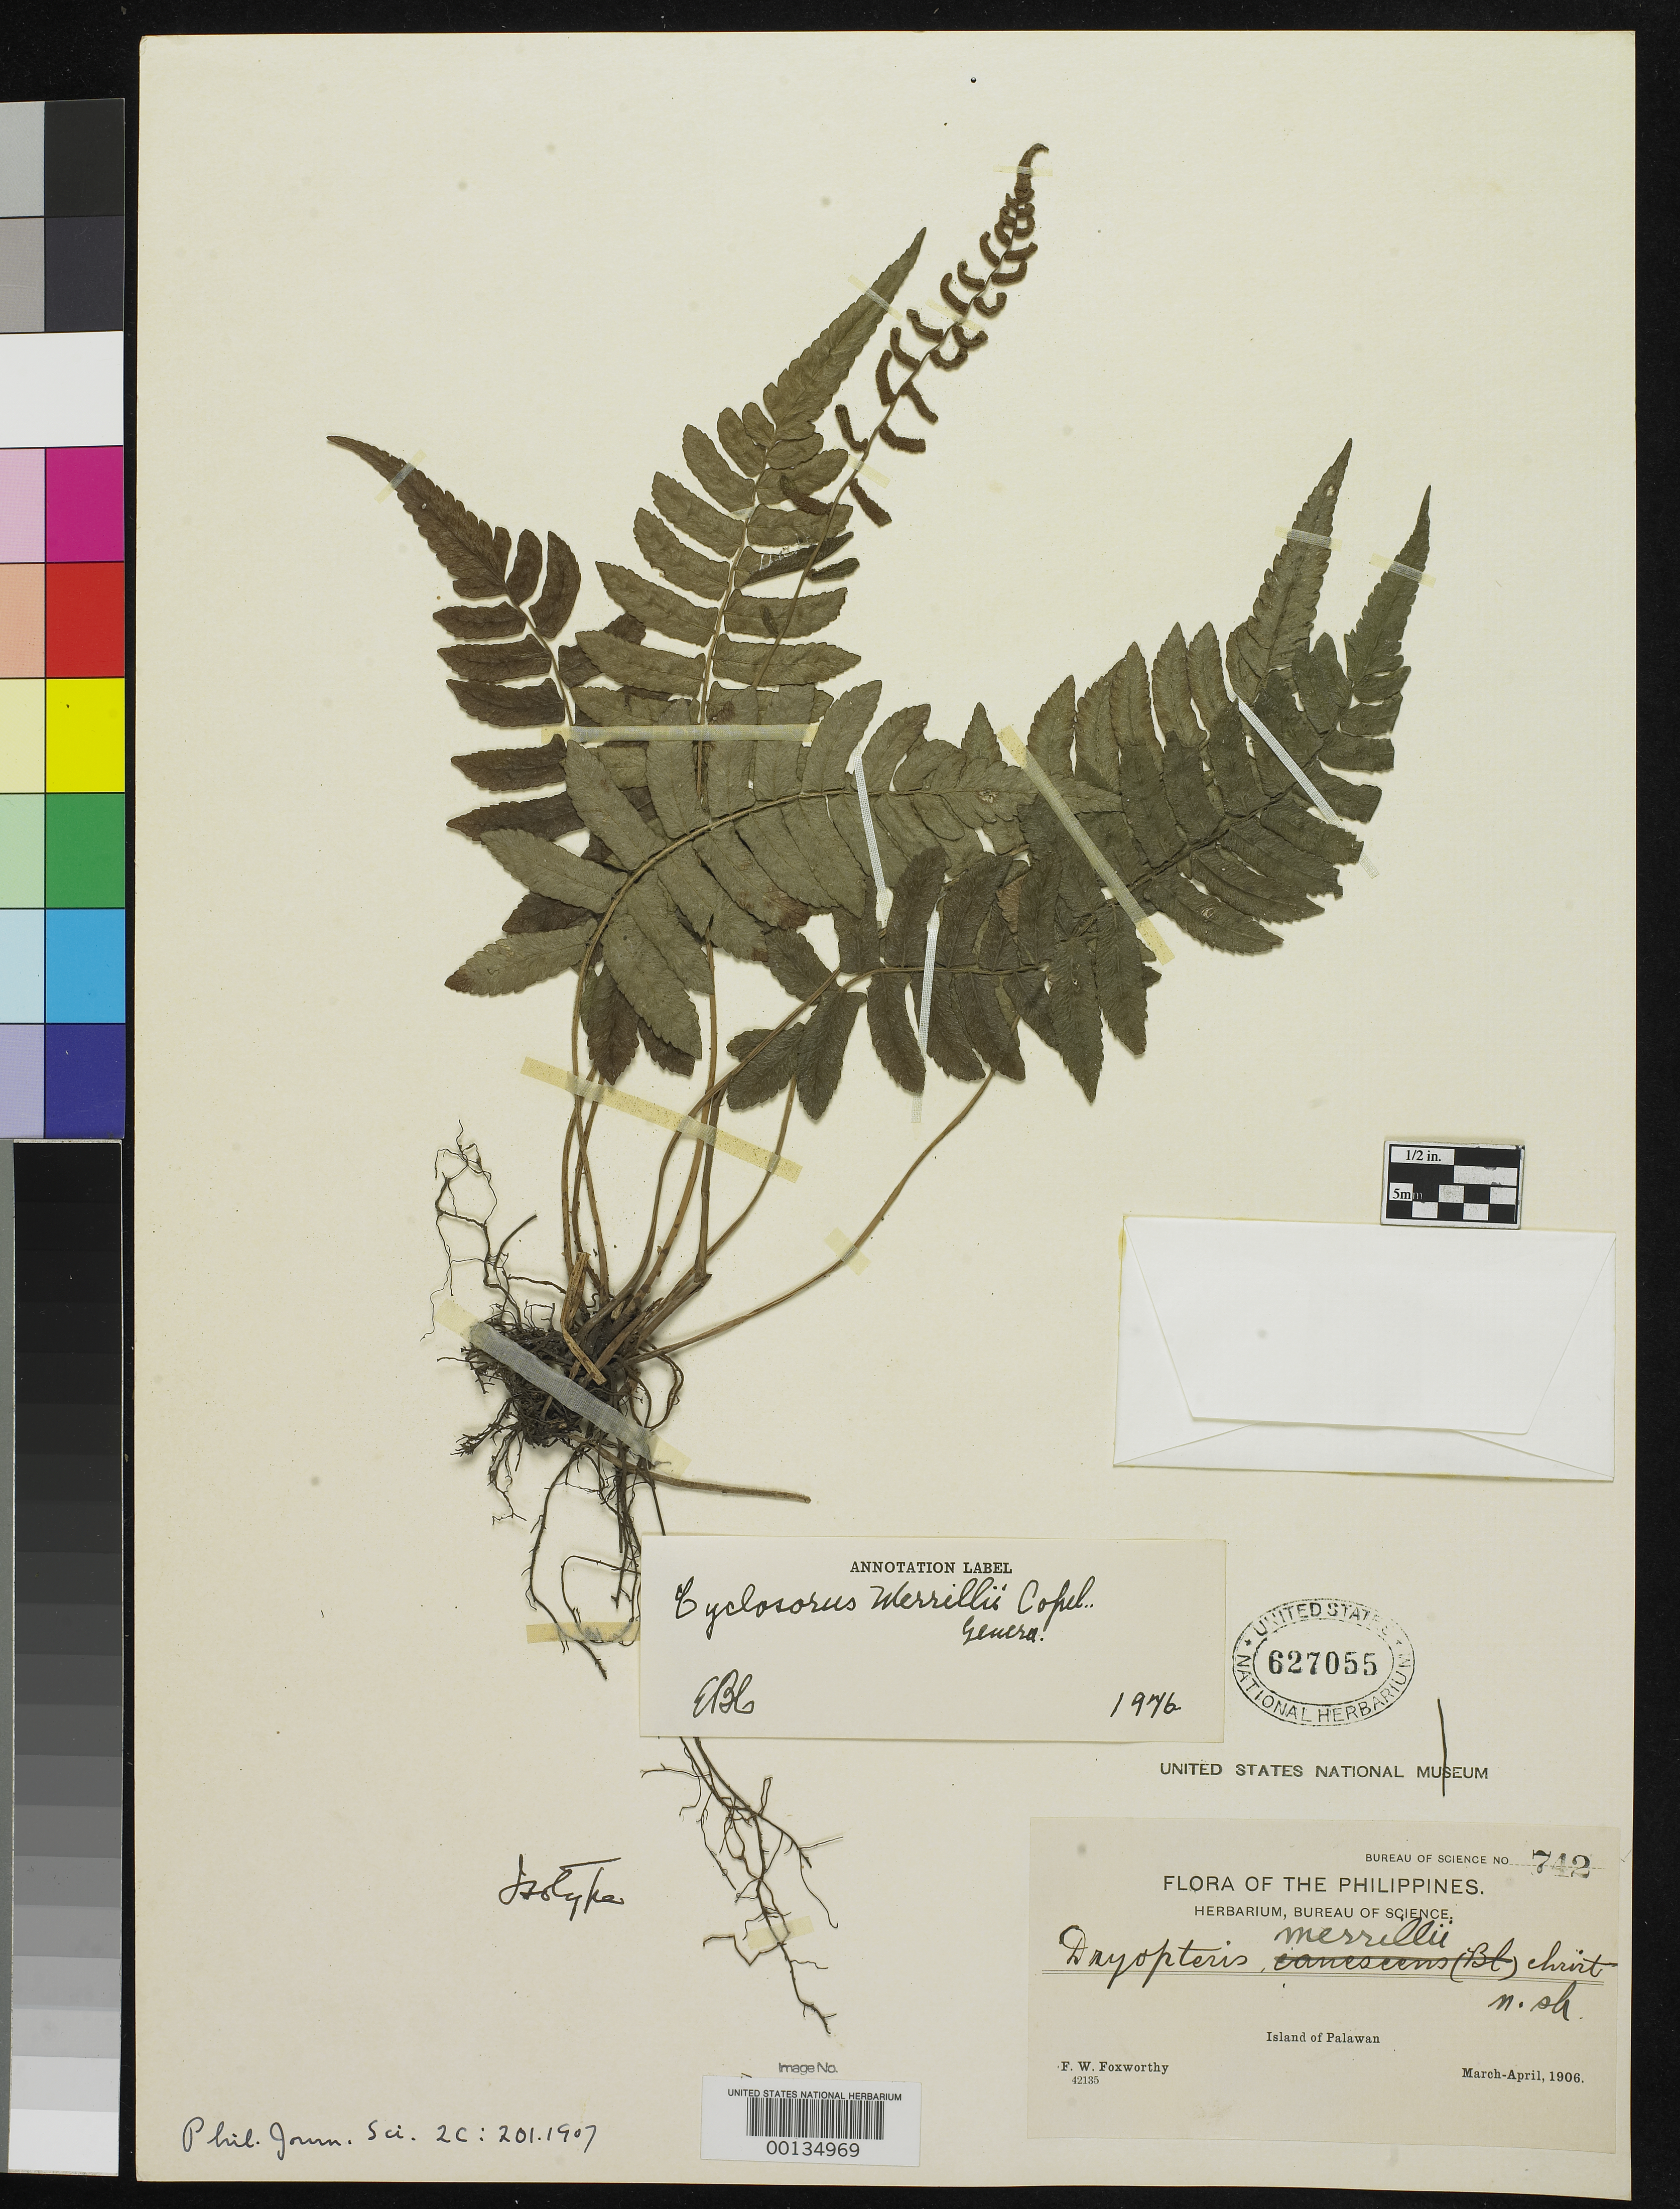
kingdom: Plantae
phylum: Tracheophyta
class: Polypodiopsida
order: Polypodiales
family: Dryopteridaceae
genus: Dryopteris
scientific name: Dryopteris merrillii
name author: Christ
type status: Isosyntype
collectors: F. W. Foxworthy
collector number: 742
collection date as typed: Mar 1906 to -- Apr 1906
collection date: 1906-03/1906-04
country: Philippines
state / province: Mimaropa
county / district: Palawan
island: Palawan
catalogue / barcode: US 627055